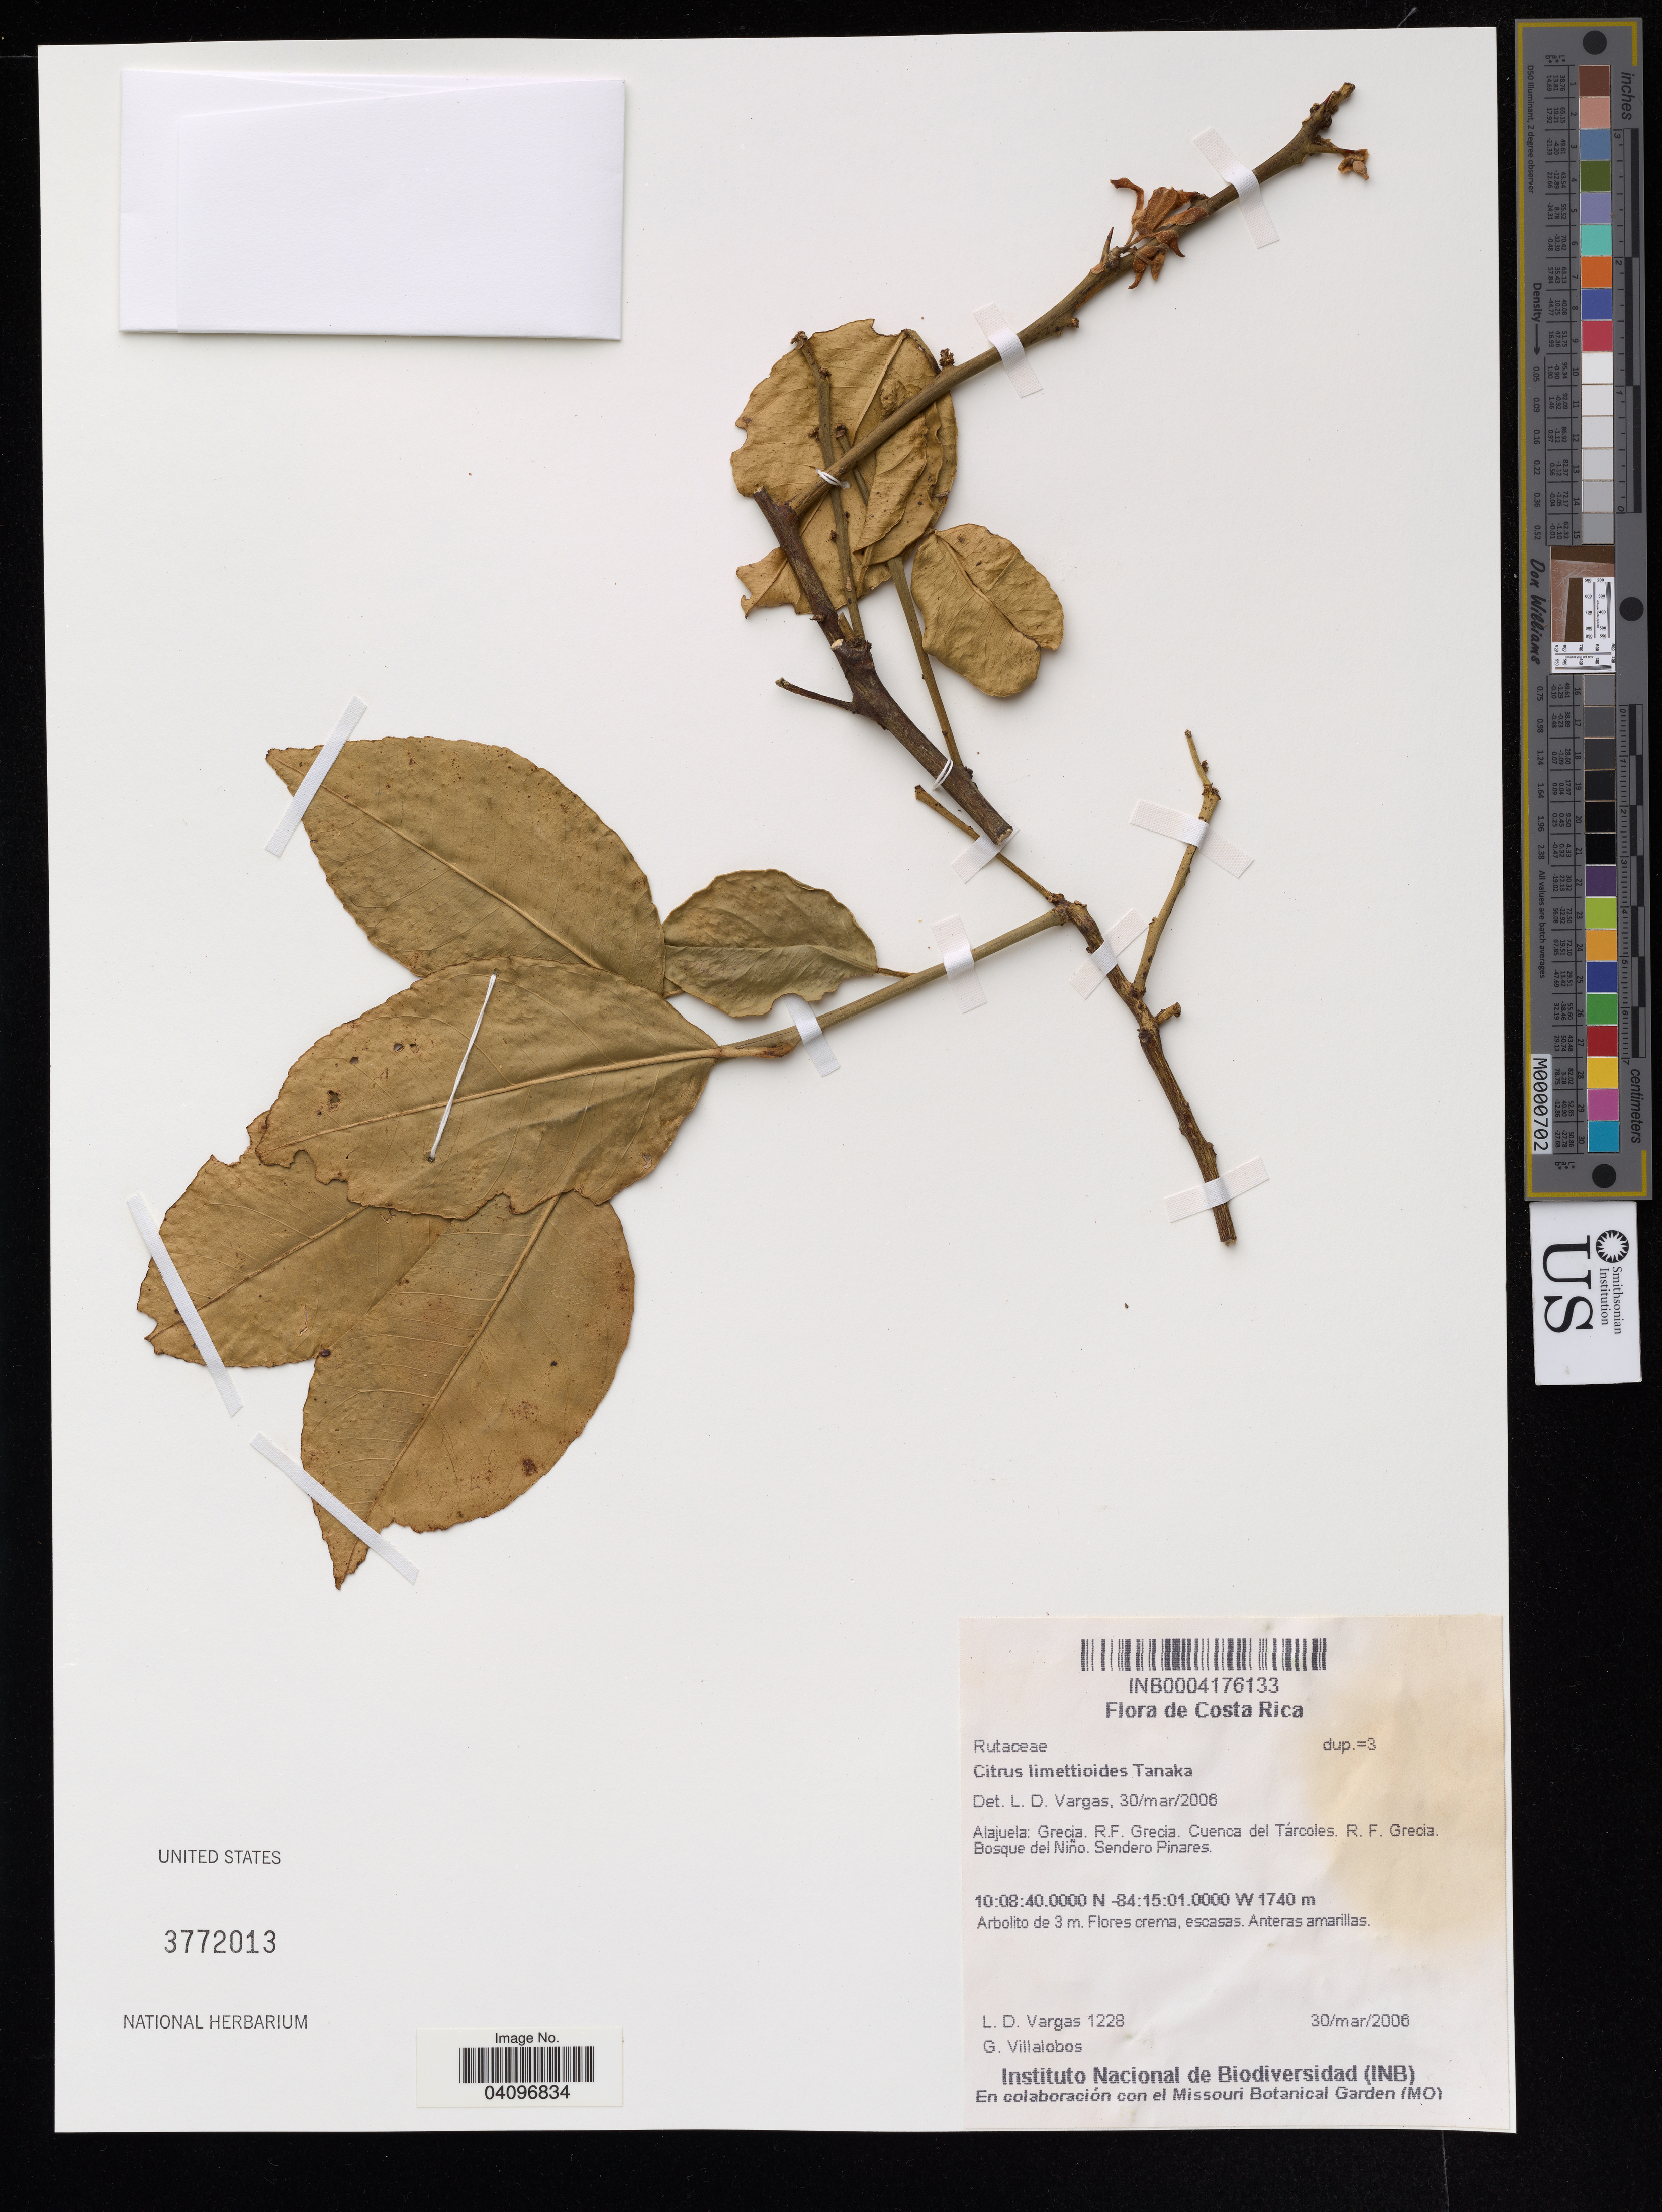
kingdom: Plantae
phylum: Tracheophyta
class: Magnoliopsida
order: Sapindales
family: Rutaceae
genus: Citrus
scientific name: Citrus limettioides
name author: Tanaka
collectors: L. Vargas & G. Villalobos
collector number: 1228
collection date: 2006-03-30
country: Costa Rica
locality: Costa Rica. Alajuela: Grecia. R. F. Grecia.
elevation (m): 1740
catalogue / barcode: US 3772013